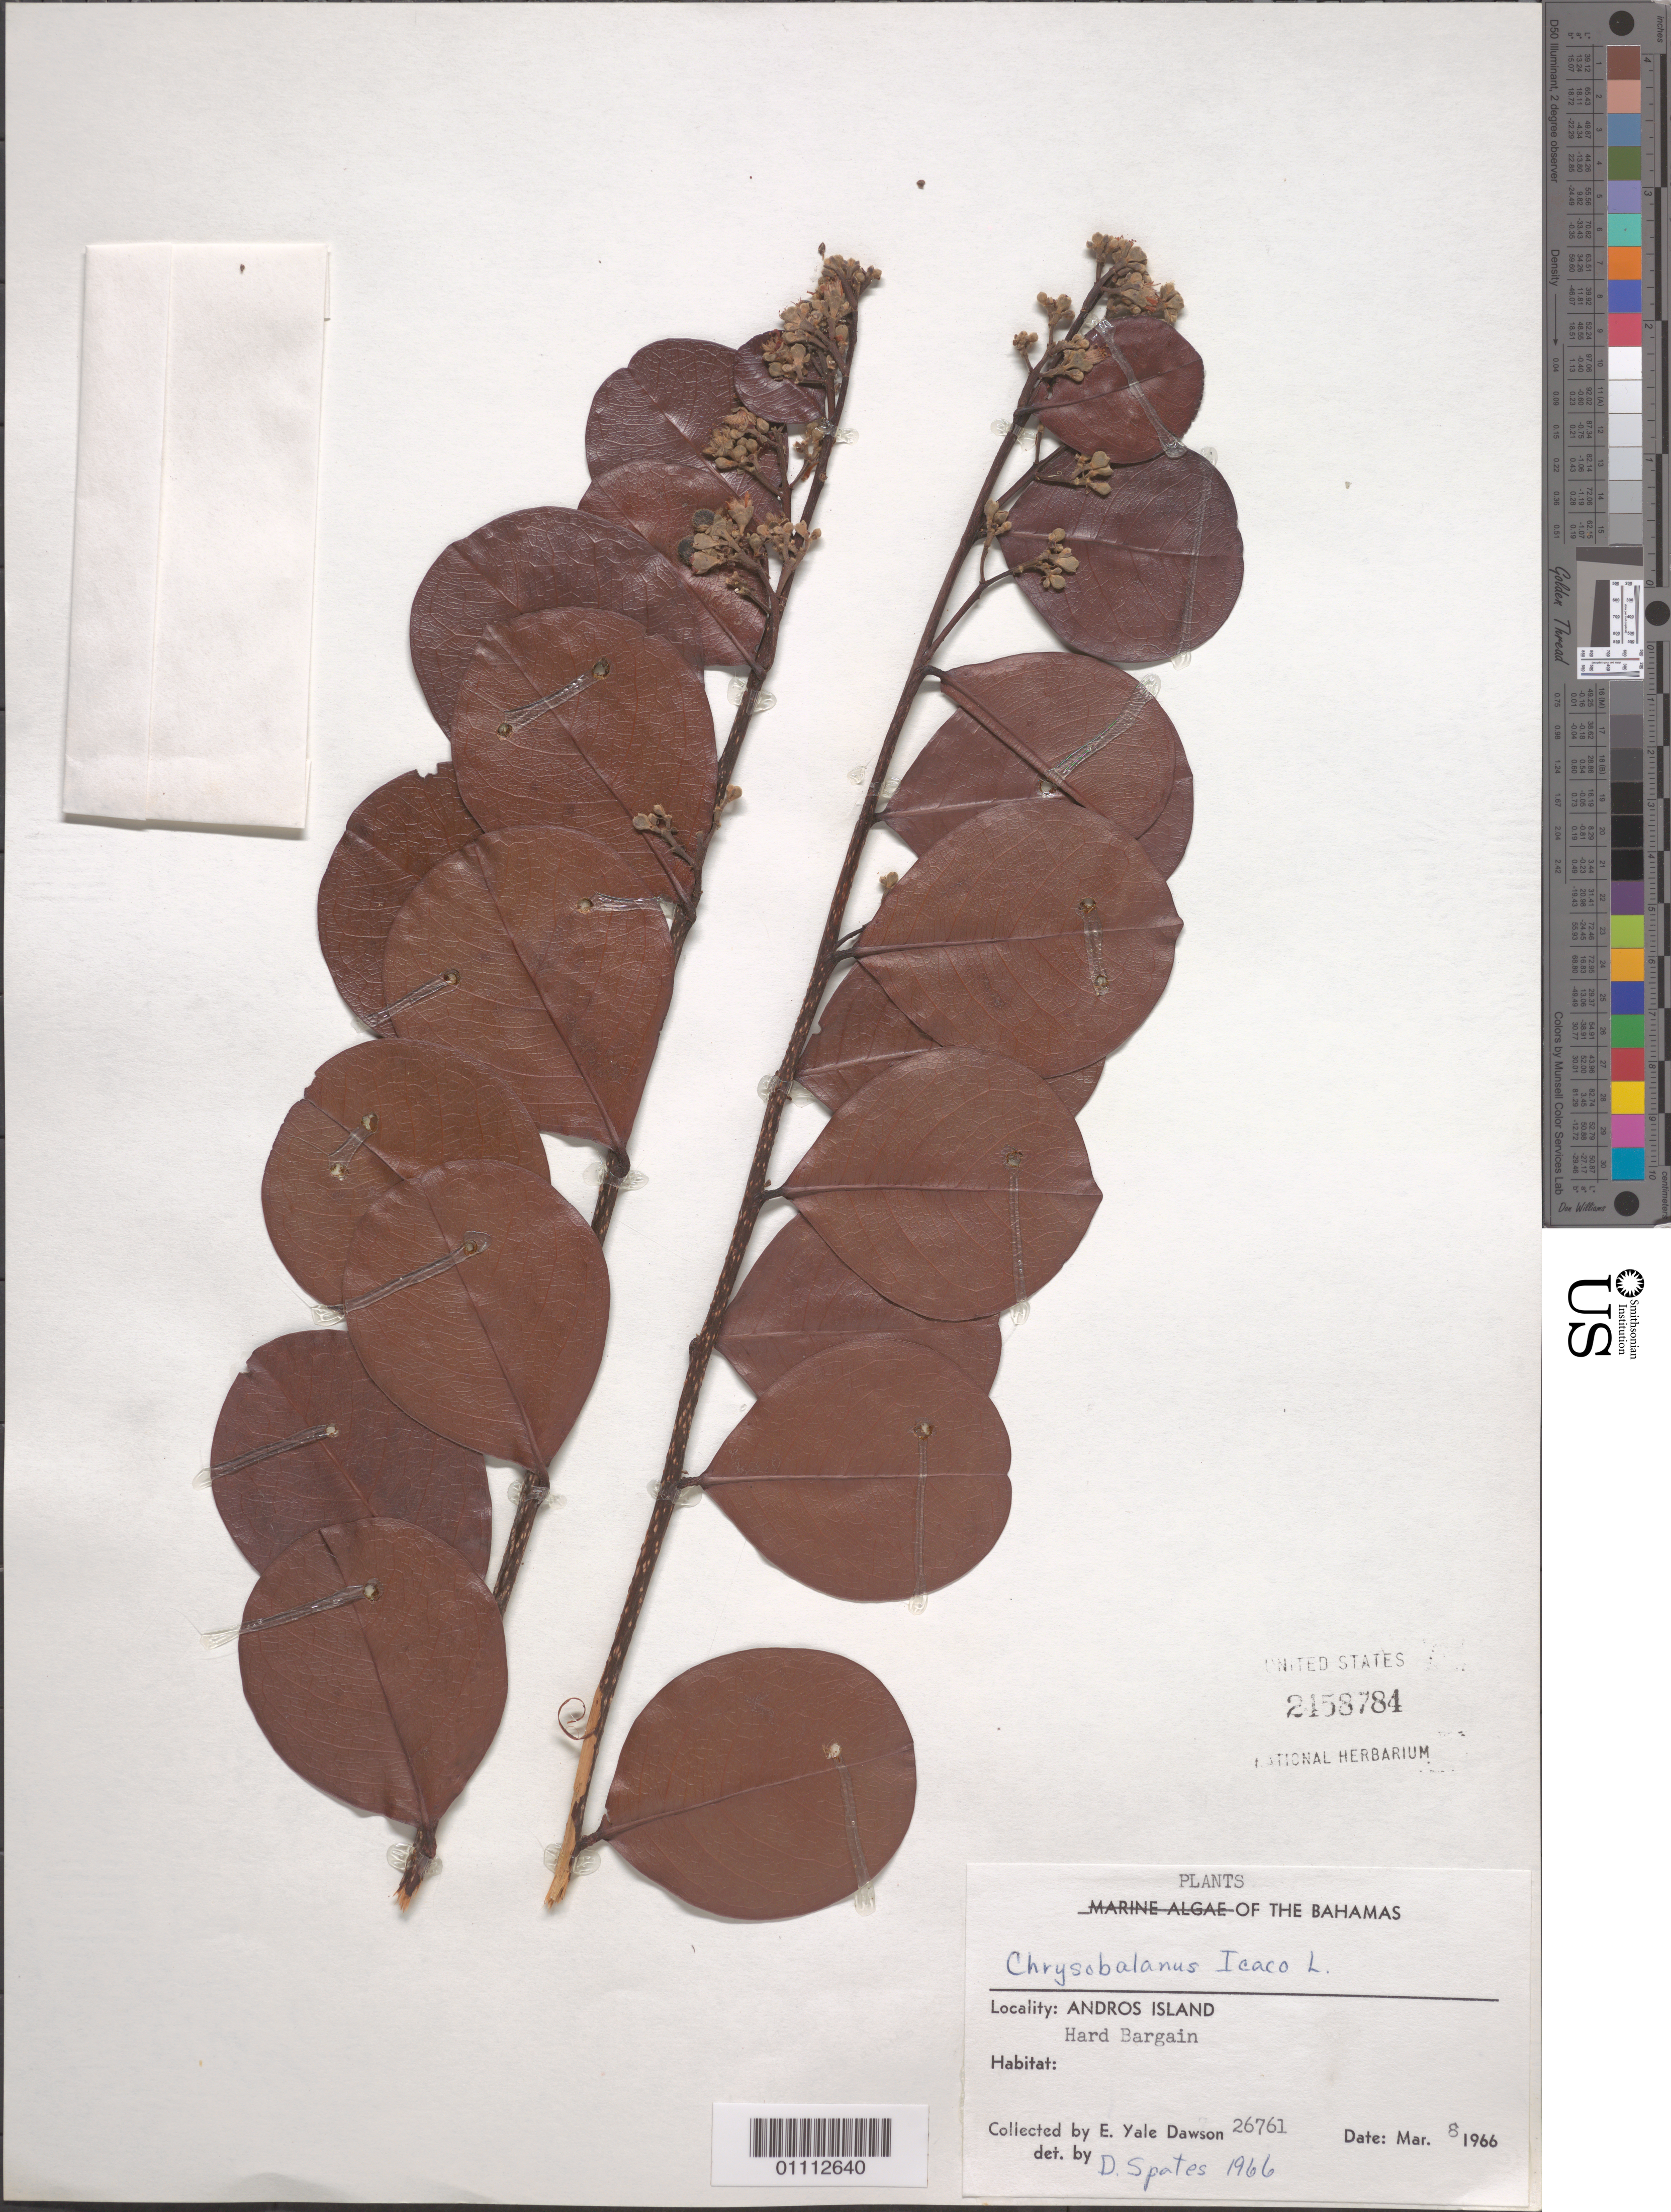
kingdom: Plantae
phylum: Tracheophyta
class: Magnoliopsida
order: Malpighiales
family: Chrysobalanaceae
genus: Chrysobalanus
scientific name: Chrysobalanus icaco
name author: L.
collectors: E. Y. Dawson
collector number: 26761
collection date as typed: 08 Mar 1966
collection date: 1966-03-08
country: Bahamas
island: Andros I.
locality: Hard Bargain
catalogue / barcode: US 2158784